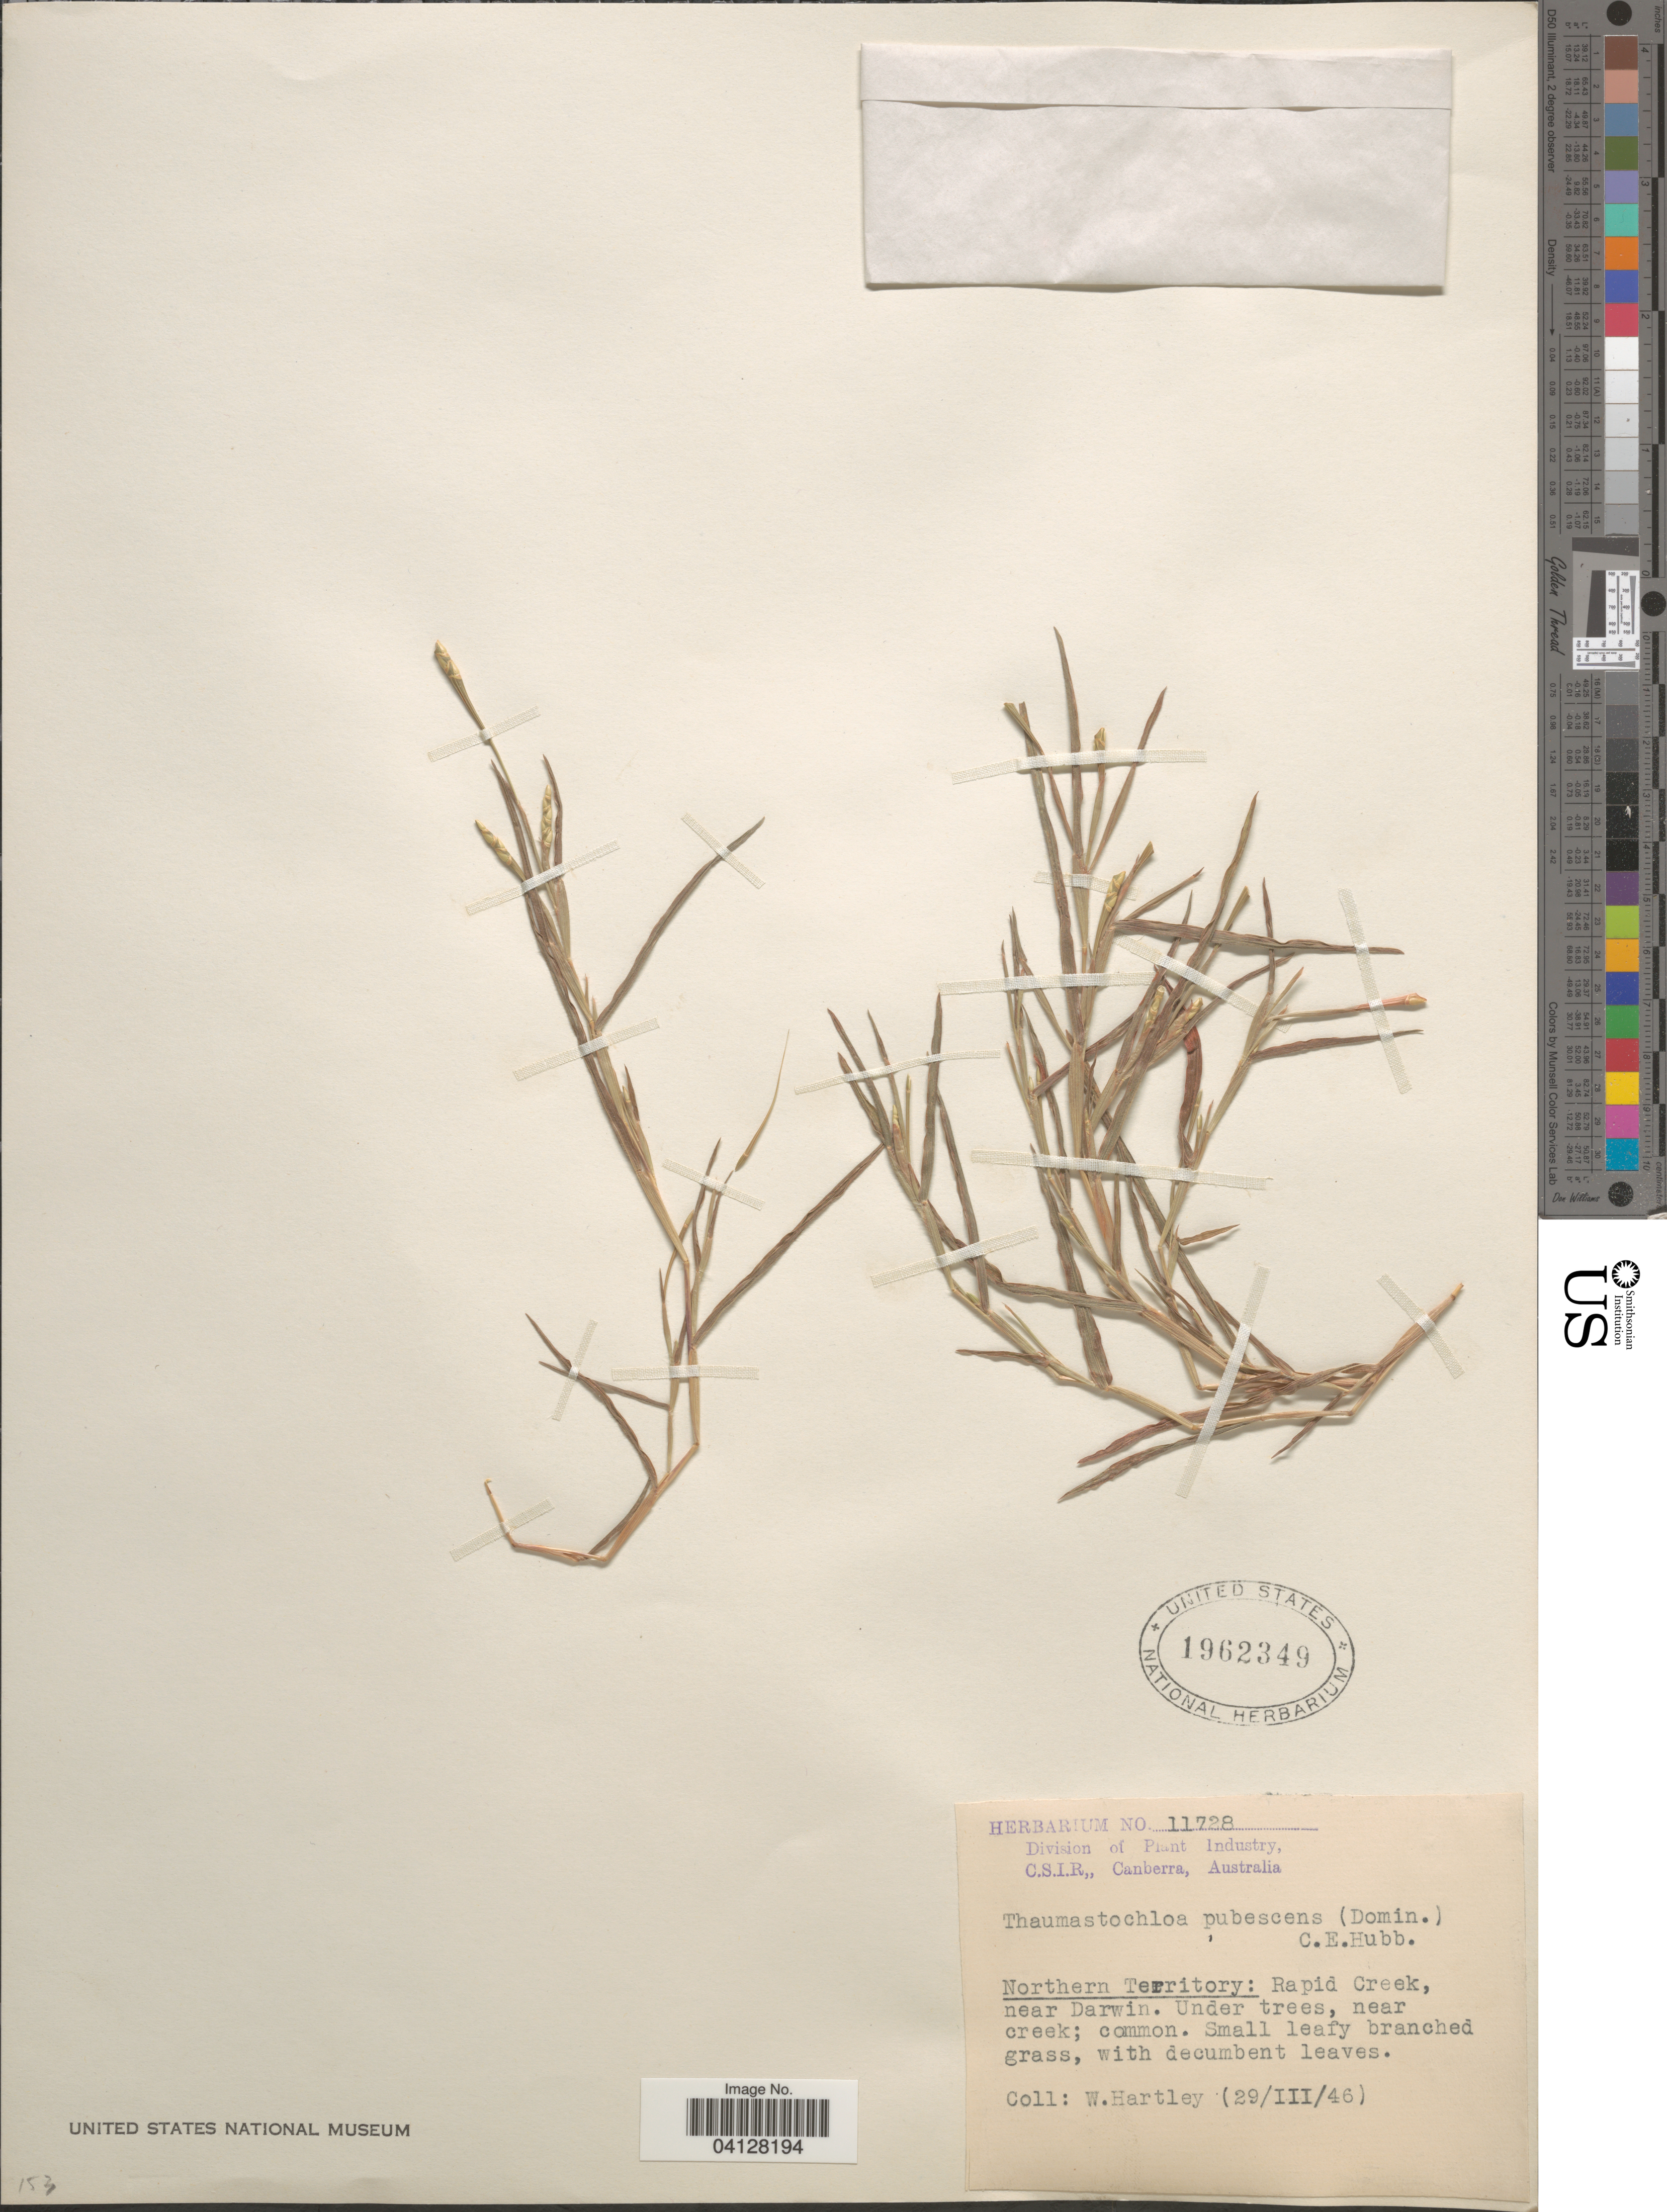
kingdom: Plantae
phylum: Tracheophyta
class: Liliopsida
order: Poales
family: Poaceae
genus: Thaumastochloa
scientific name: Thaumastochloa pubescens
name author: (Benth.) C.E. Hubb.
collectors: W. Hartley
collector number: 11728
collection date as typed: Transcribed d/m/y: 29/3/46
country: Australia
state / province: Northern Territory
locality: Rapid Creek, near Darwin.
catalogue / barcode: US 1962349